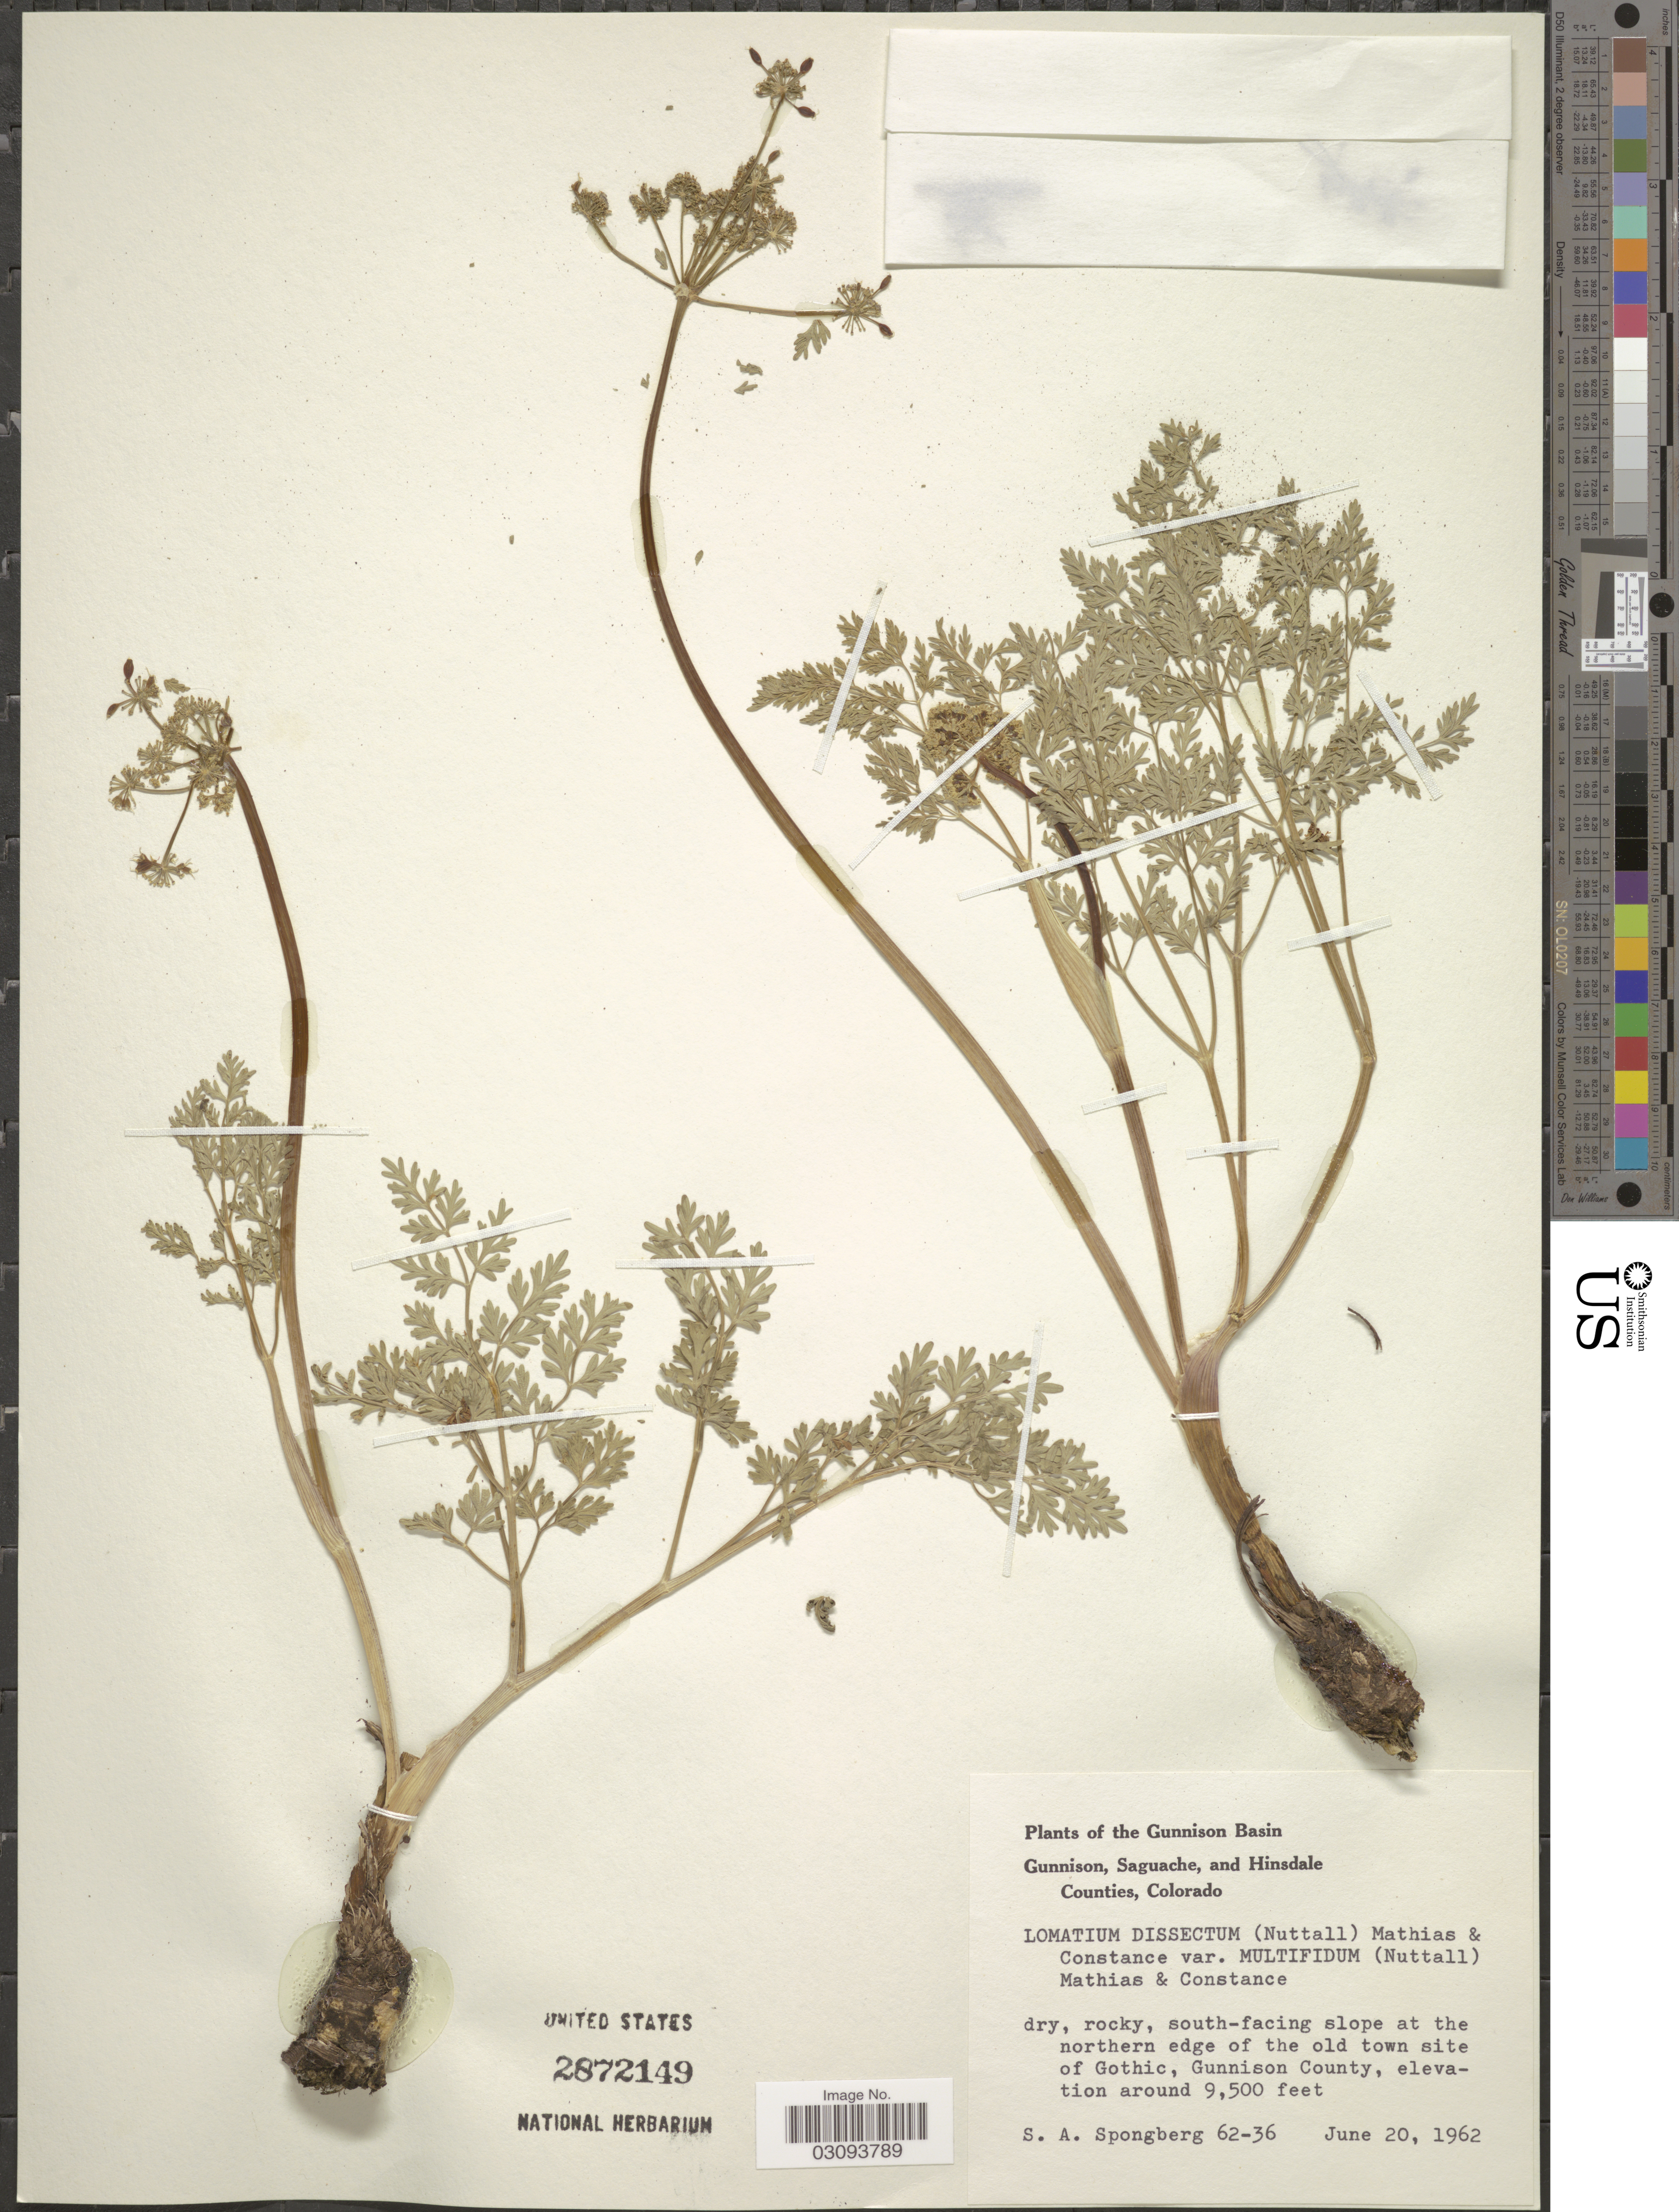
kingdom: Plantae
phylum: Tracheophyta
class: Magnoliopsida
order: Apiales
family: Apiaceae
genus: Lomatium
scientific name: Lomatium dissectum var. multifidum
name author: (Nutt.) Mathias & Constance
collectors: S. A.Spongberg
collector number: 62-36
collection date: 1962-06-20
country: United States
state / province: Colorado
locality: The Gunnison Basin, south-facing slope at the northern edge of the old town site of Gothic, Gunnison County.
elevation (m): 2896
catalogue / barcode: US 2872149